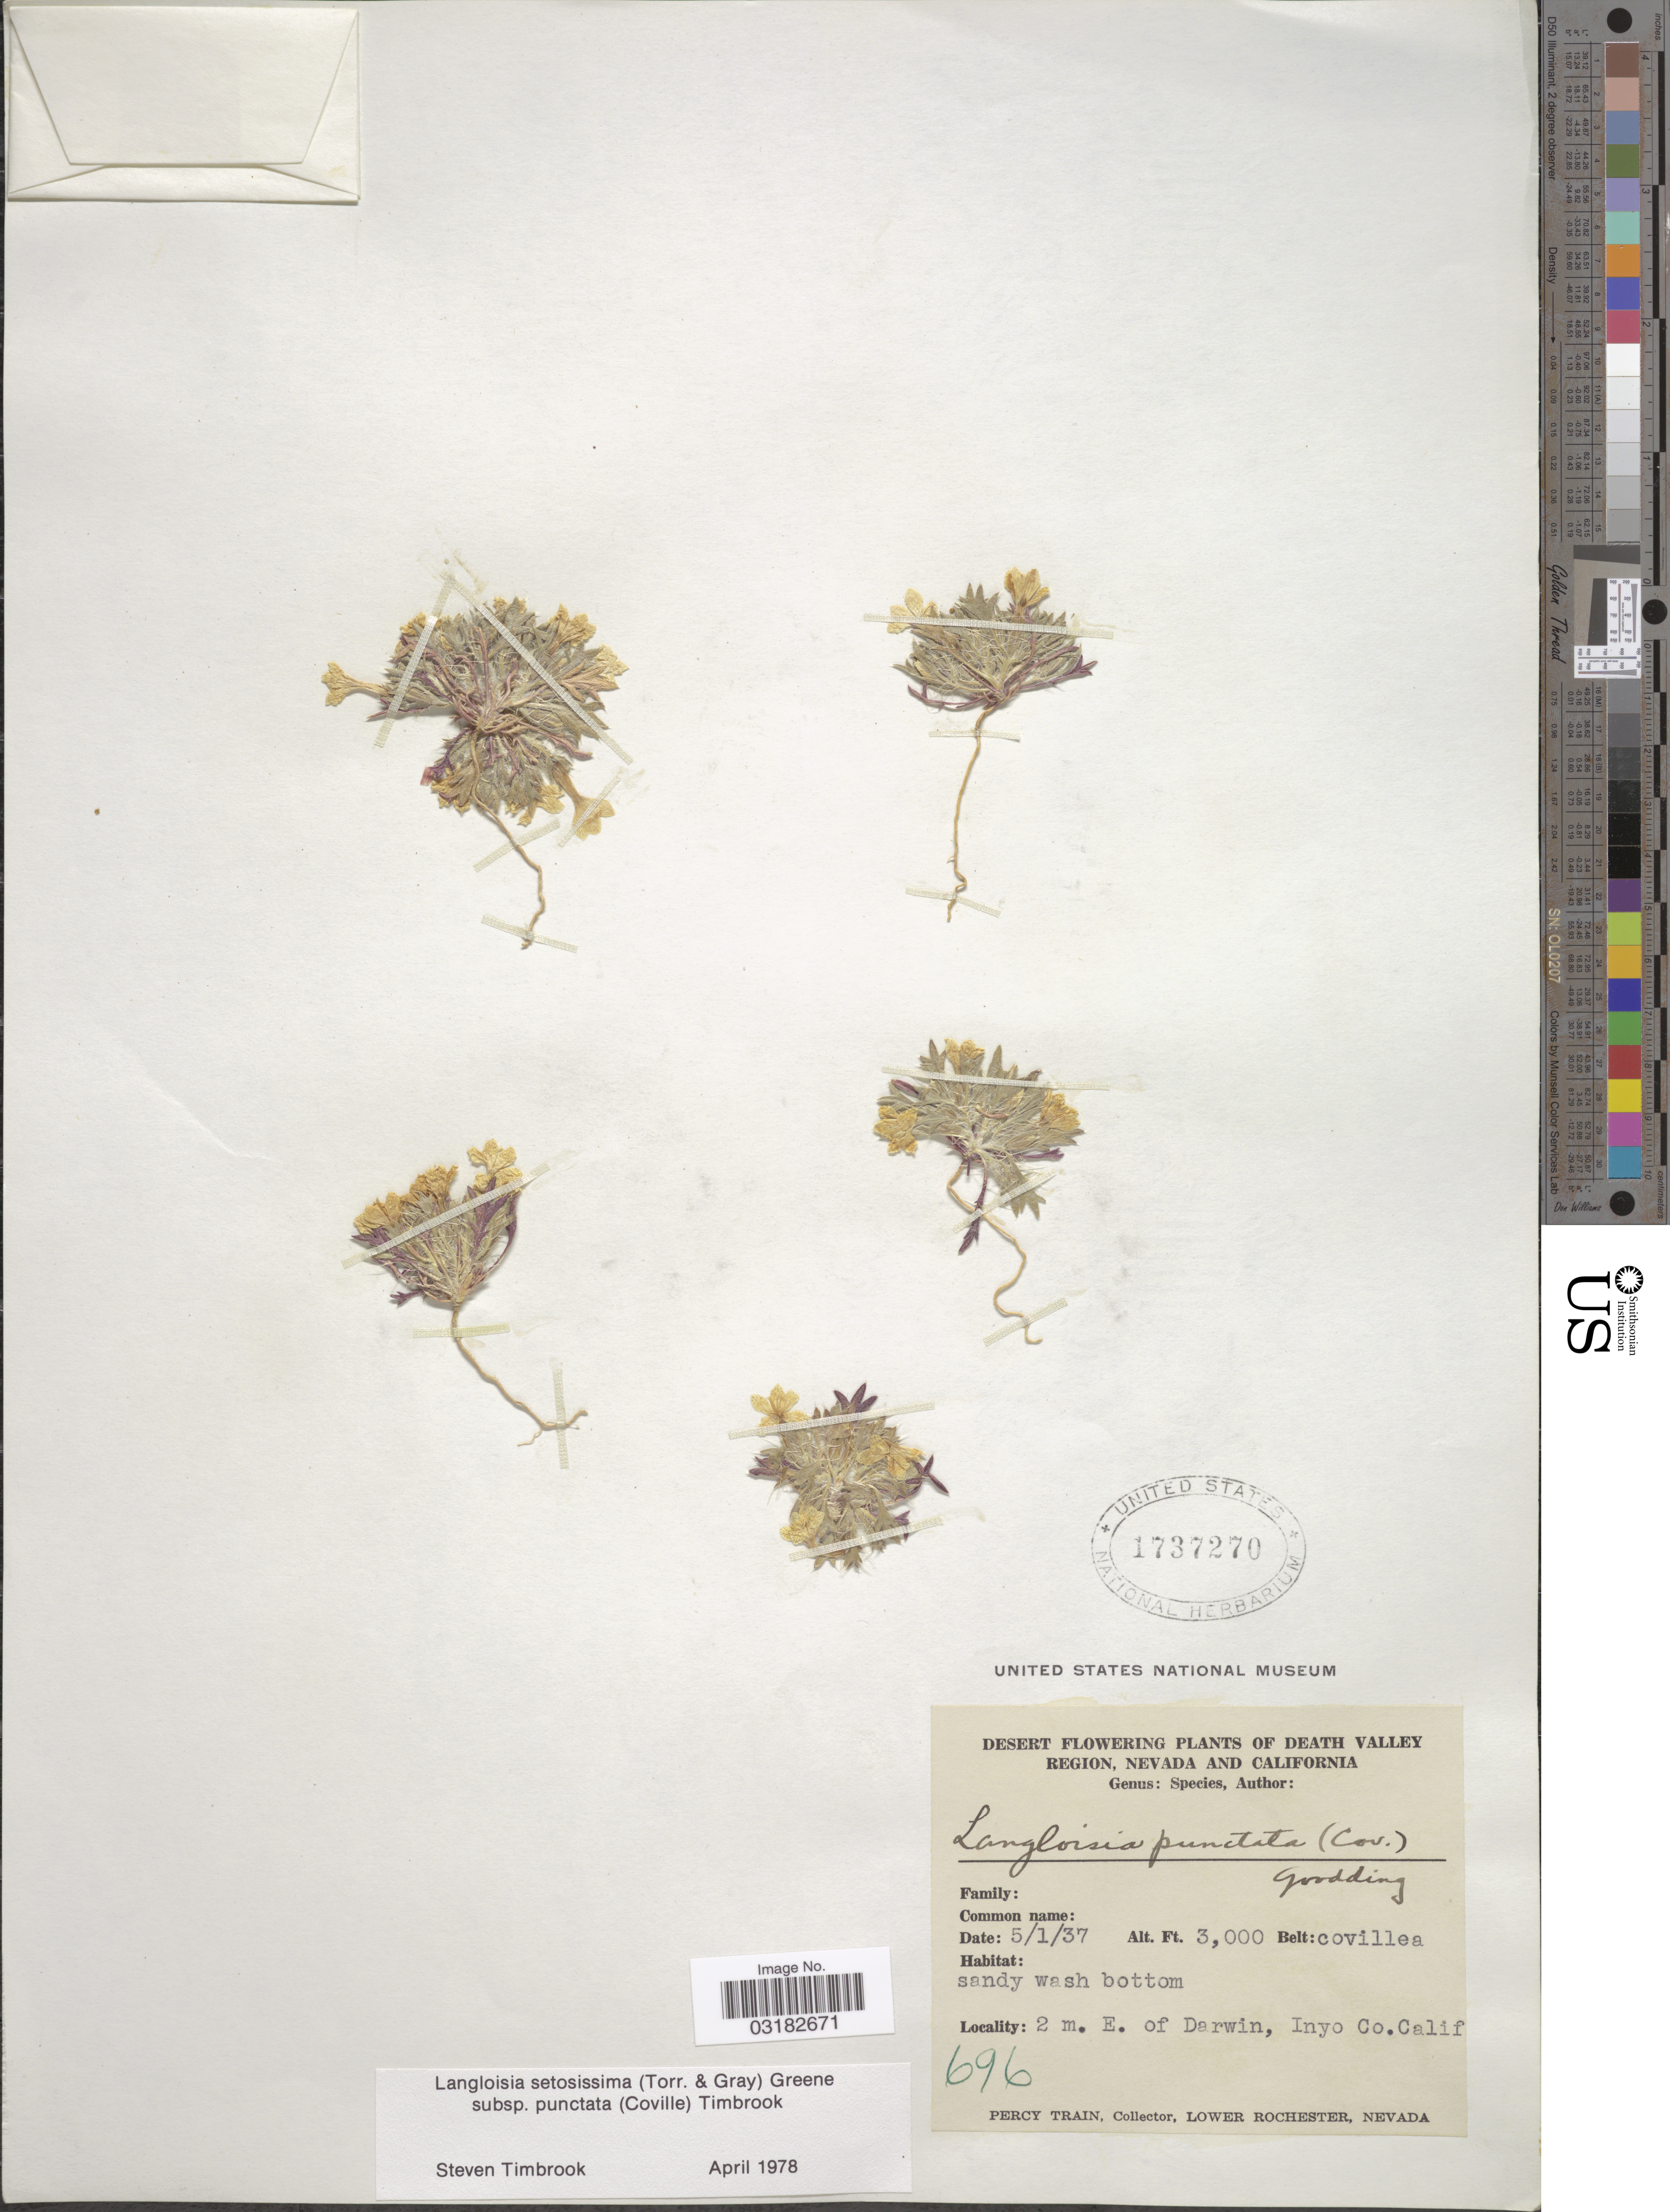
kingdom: Plantae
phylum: Tracheophyta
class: Magnoliopsida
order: Ericales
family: Polemoniaceae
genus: Langloisia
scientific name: Langloisia setosissima subsp. punctata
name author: (A. Gray ex Coville) Timbrook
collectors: P. Train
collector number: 696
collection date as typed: Transcribed d/m/y: 1/5/37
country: United States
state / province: California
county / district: Inyo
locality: Death Valley Region. 2 m. E. of Darwin, Inyo Co. Calif.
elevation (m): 914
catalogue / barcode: US 1737270